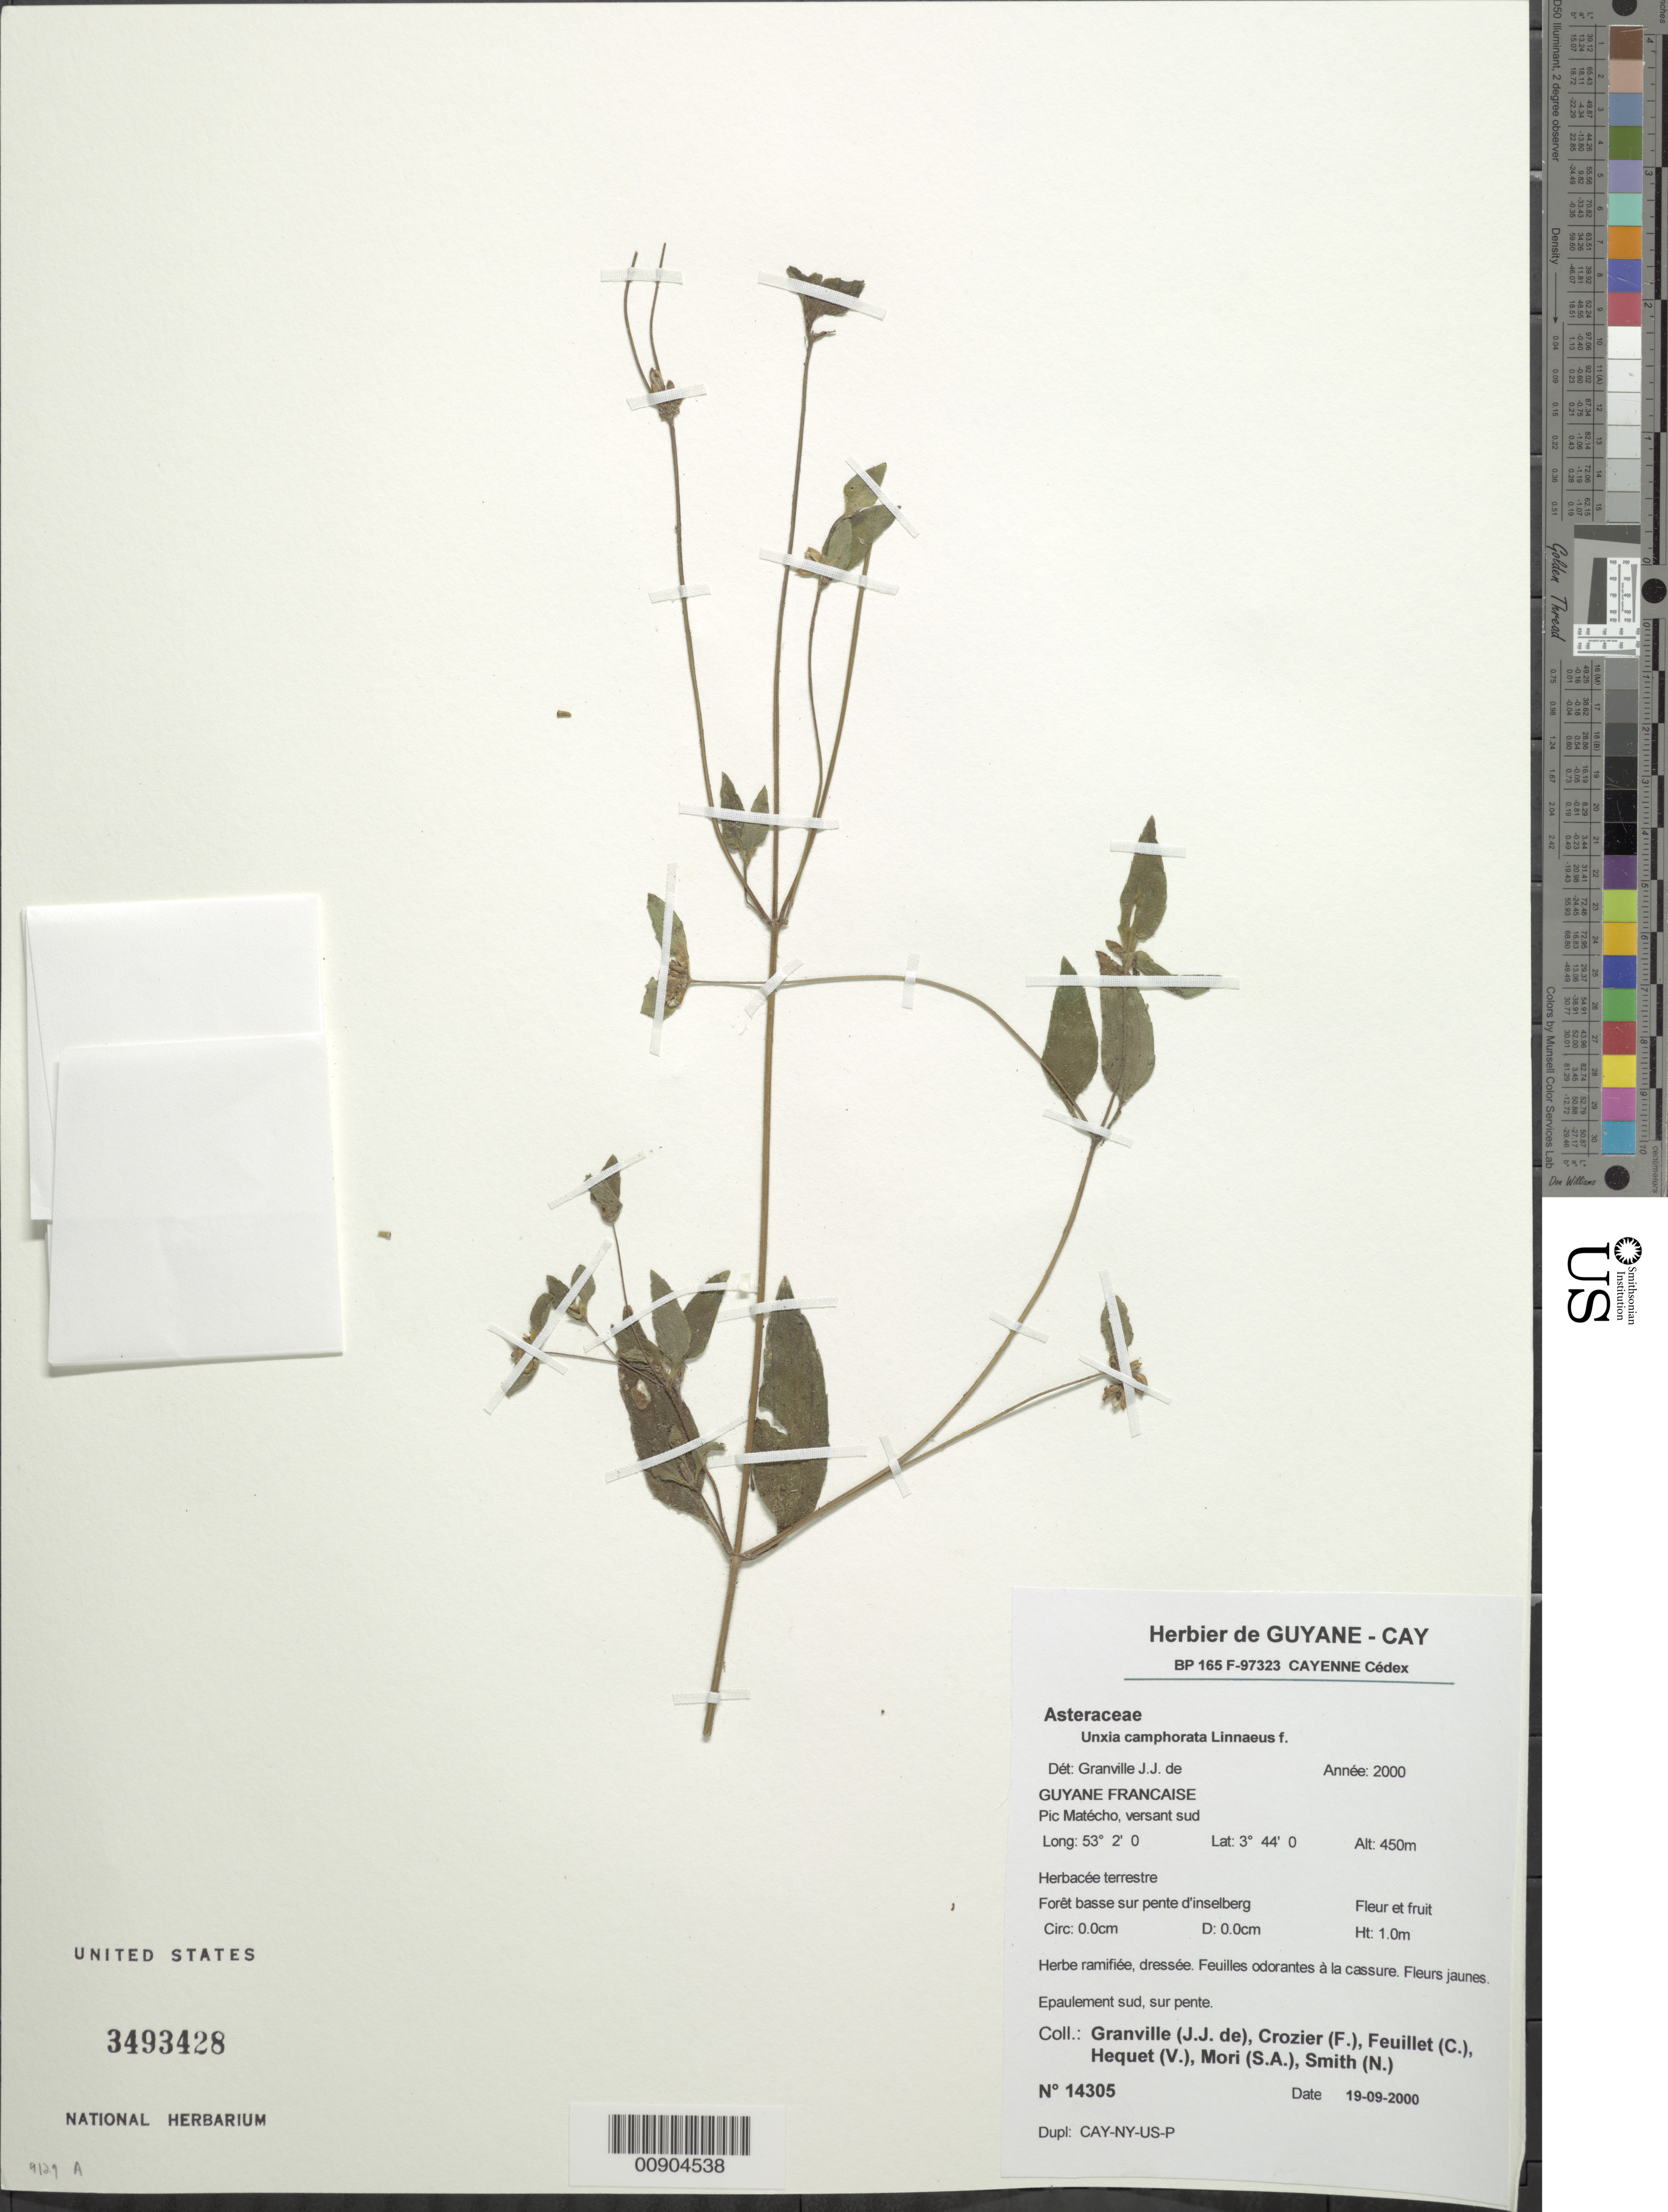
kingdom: Plantae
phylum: Tracheophyta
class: Magnoliopsida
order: Asterales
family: Asteraceae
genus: Unxia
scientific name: Unxia camphorata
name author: L. f.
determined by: Granville, J. J. de, (CAY), Institut de Recherche pour le Developpement (IRD) (FRENCH GUIANA)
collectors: J.-J. de Granville, F. Crozier, C. Feuillet, V. Hequet, S. Mori & N. Smith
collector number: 14305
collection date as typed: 19-Sep-00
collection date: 2000-09-19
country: French Guiana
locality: Pic Matécho, versant sud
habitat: Forêt basse sur pente d'inselberg; epaulement sud, surpente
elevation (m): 450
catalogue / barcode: US 3493428